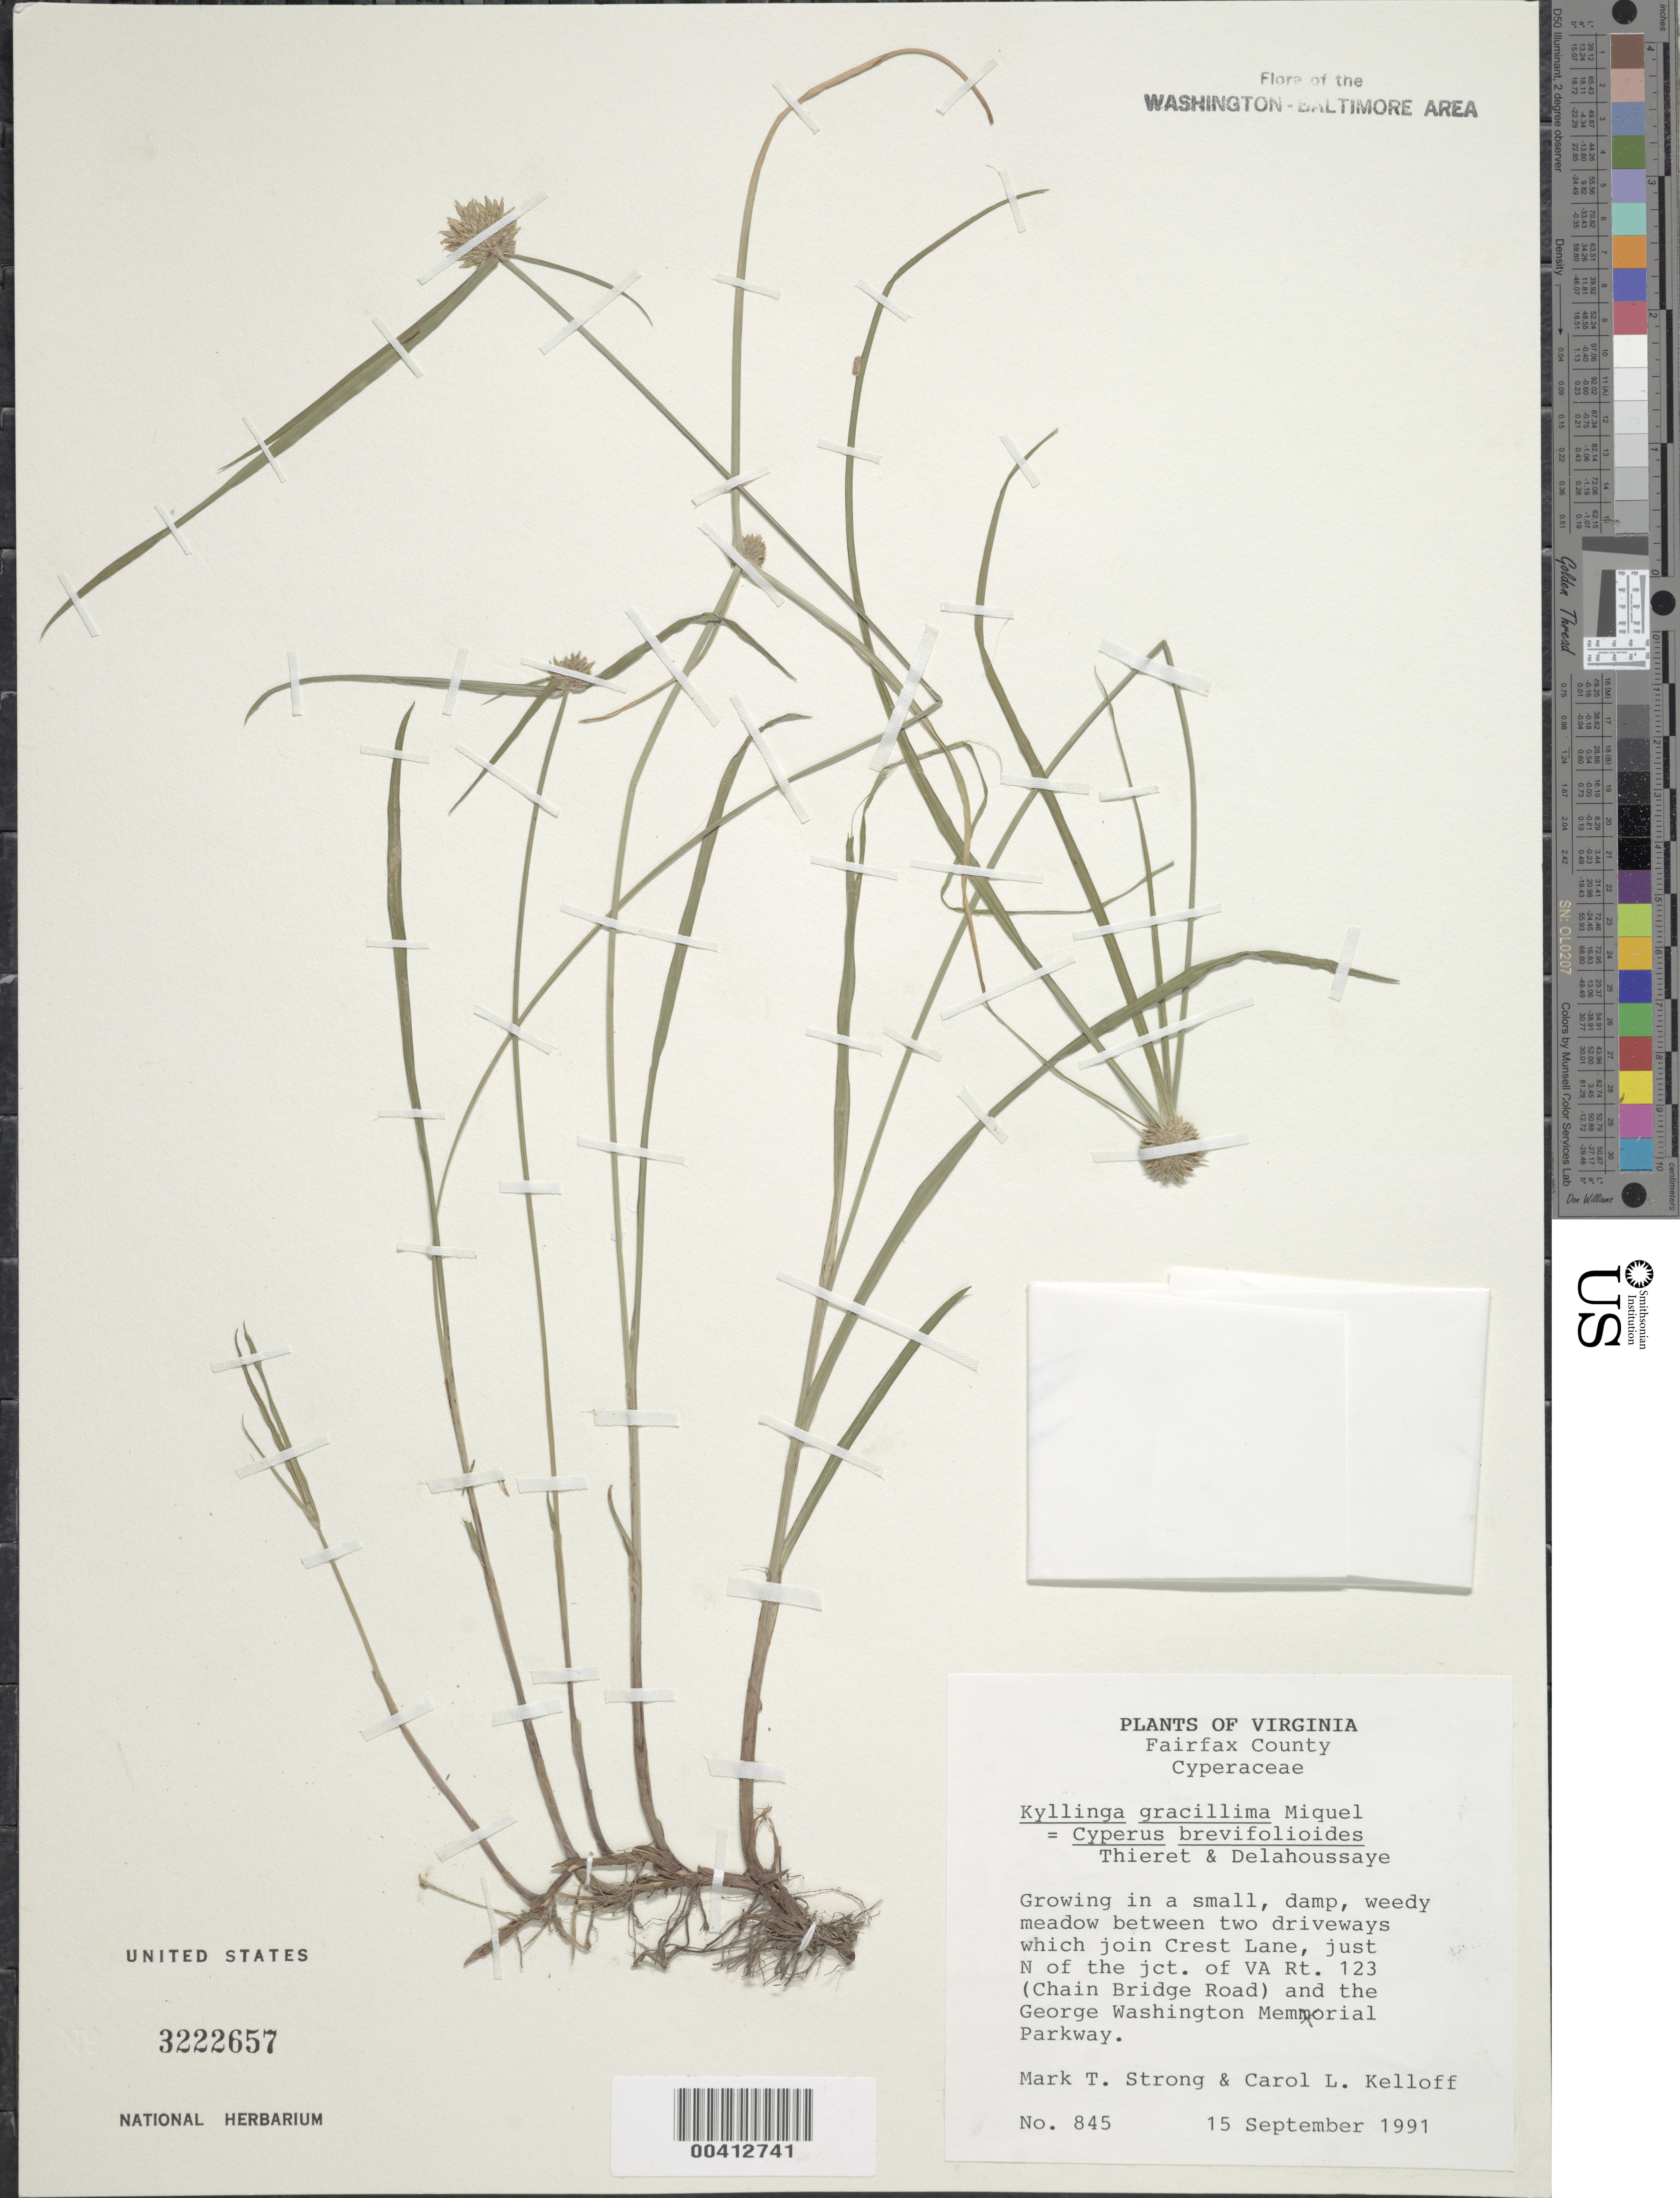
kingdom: Plantae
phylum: Tracheophyta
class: Liliopsida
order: Poales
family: Cyperaceae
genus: Cyperus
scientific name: Cyperus brevifolioides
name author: Thieret & Delahouss.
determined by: Strong, M. T., (US), Smithsonian Institution - National Museum of Natural History (UNITED STATES)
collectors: M. T. Strong & C. L. Kelloff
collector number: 845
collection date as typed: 15 Sep 1991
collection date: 1991-09-15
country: United States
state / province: Virginia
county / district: Fairfax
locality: Crest Land, N of Jct of VA Rt. 123 and George Washington Memorial Parkway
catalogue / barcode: US 3222657